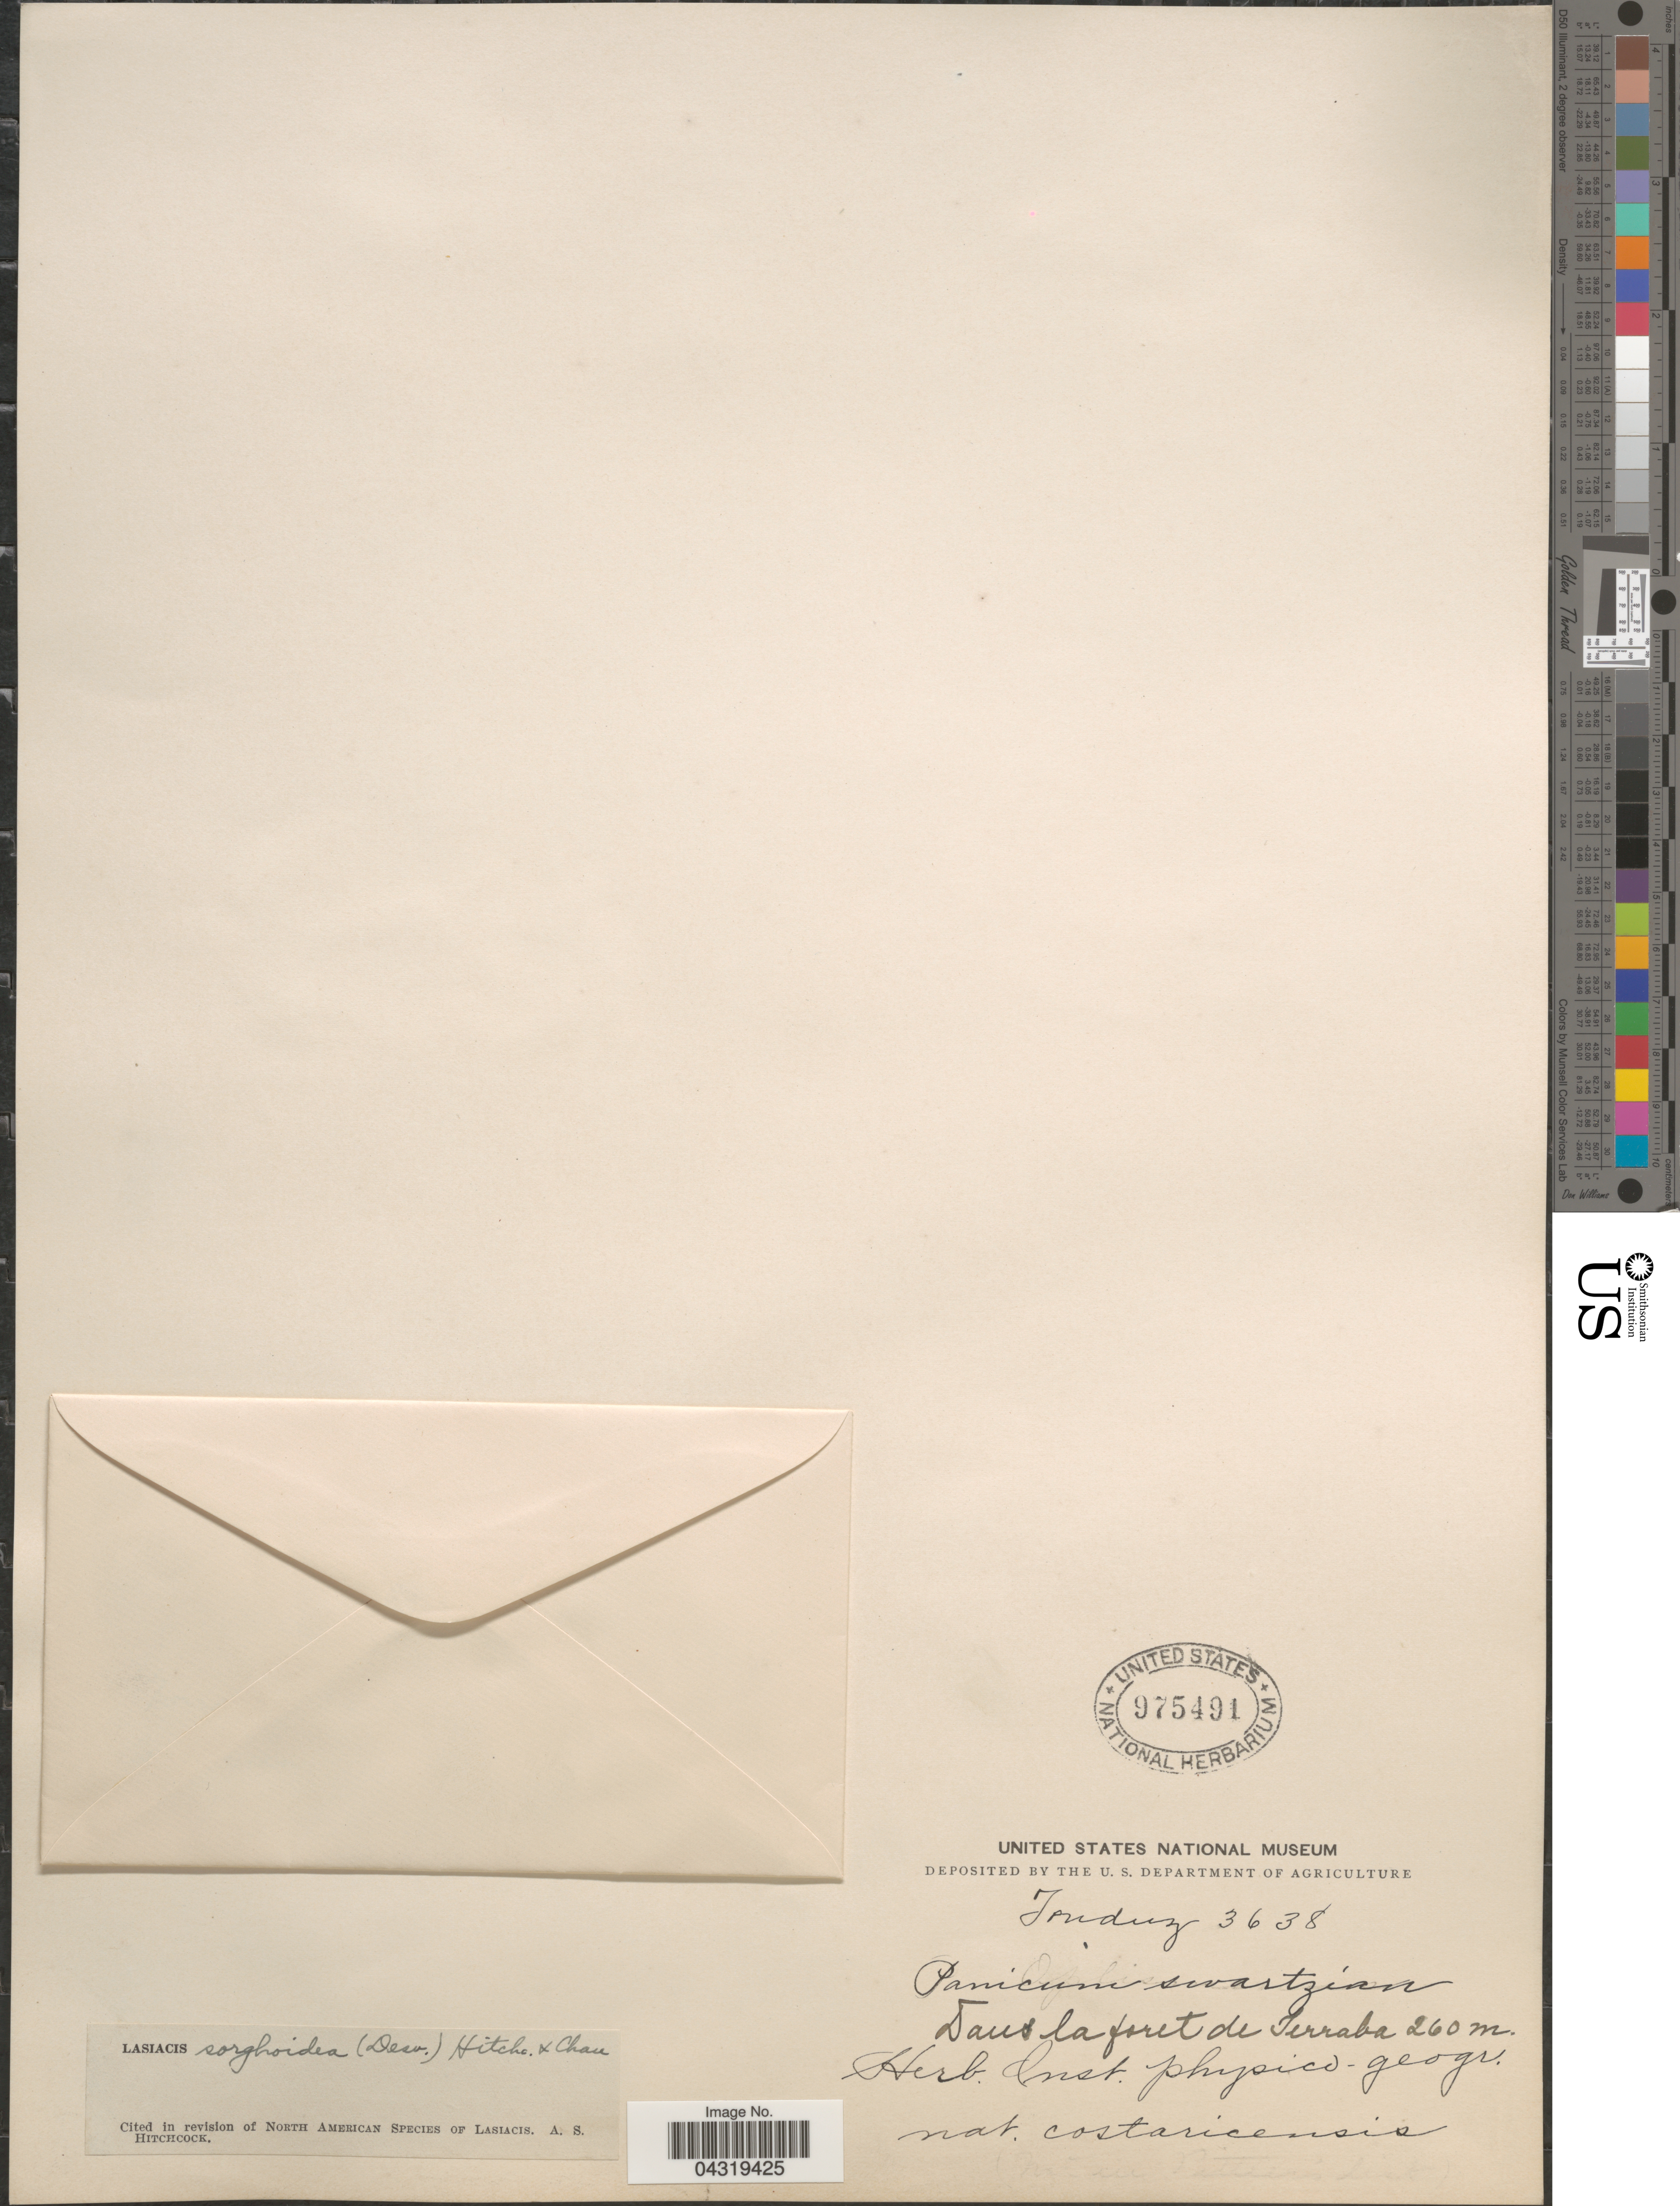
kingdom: Plantae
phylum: Tracheophyta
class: Liliopsida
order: Poales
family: Poaceae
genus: Lasiacis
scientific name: Lasiacis sorghoidea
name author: (Desv. ex Ham.) Hitchc. & Chase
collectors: Tonduz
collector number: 3638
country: Costa Rica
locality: Dans la foret de Terraba.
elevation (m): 260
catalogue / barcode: US 975491